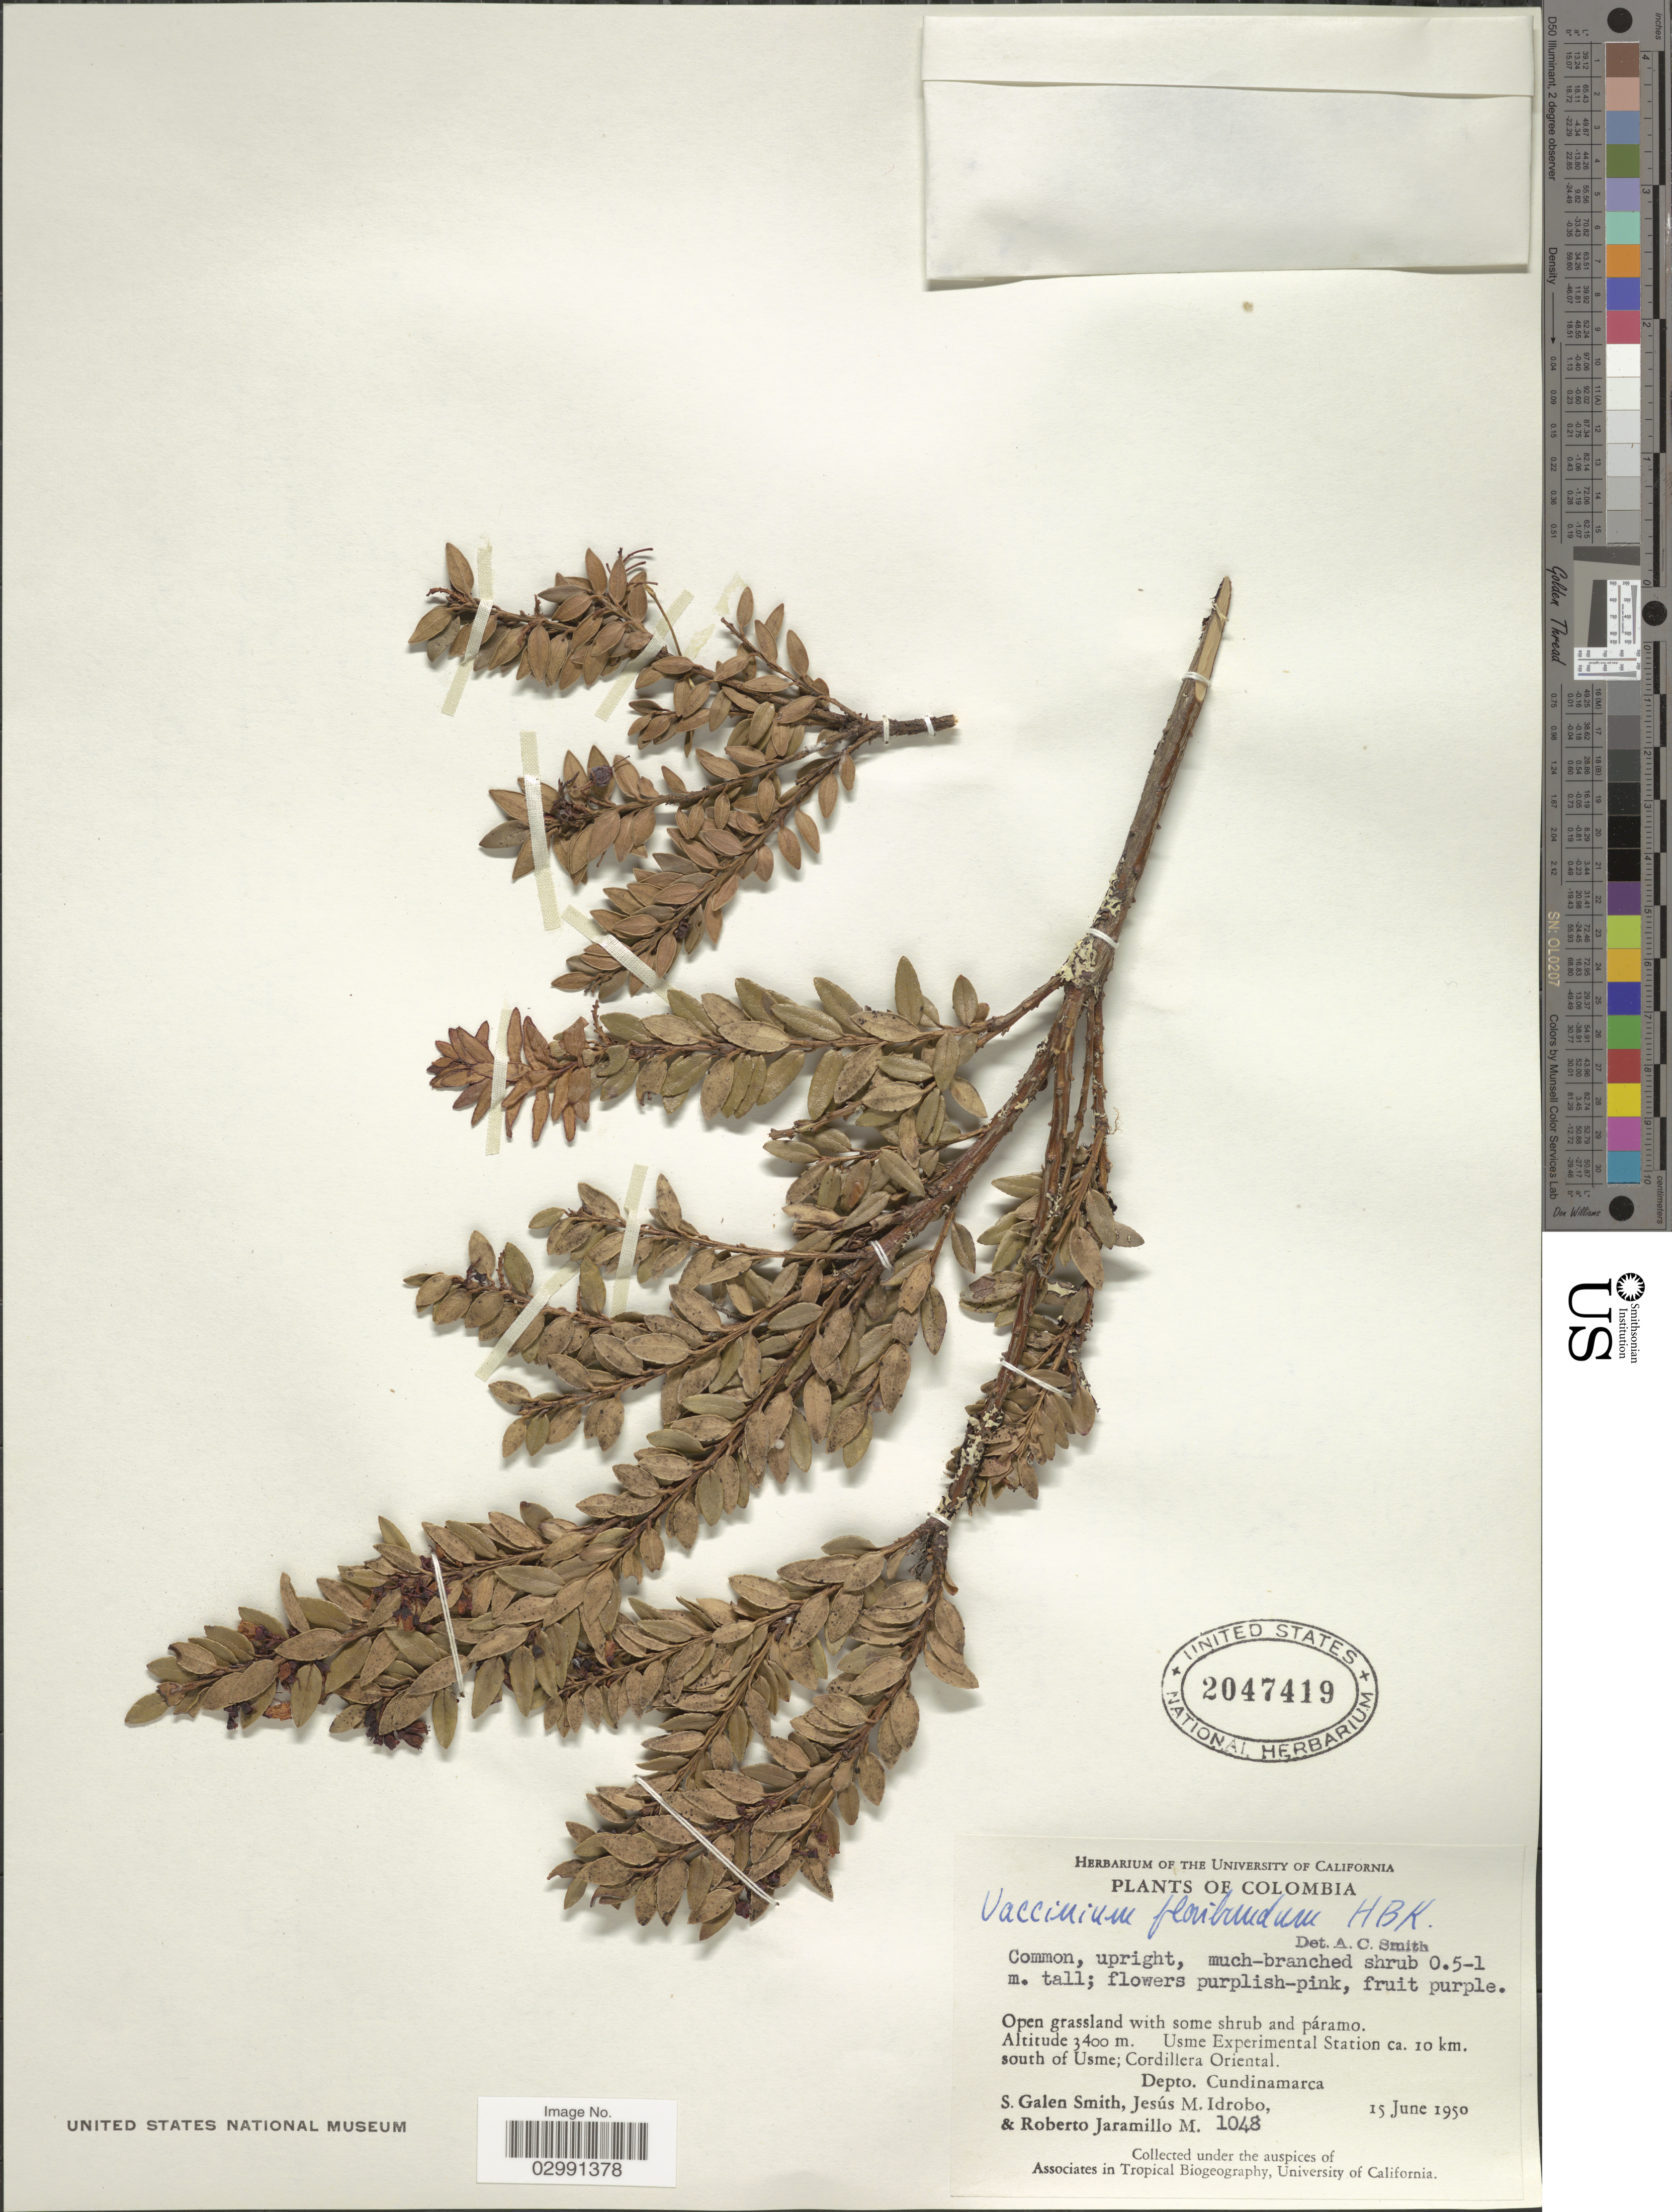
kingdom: Plantae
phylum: Tracheophyta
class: Magnoliopsida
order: Ericales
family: Ericaceae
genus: Vaccinium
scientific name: Vaccinium floribundum var. floribundum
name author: Kunth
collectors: S. G. Smith, J. M. Idrobo & R. Jaramillo M.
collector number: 1048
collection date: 1950-06-15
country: Colombia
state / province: Cundinamarca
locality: Usme Experimental Station ca. 10 km. south of Usme; Cordillera Oriental. Depto. Cundinamarca.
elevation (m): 3400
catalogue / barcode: US 2047419